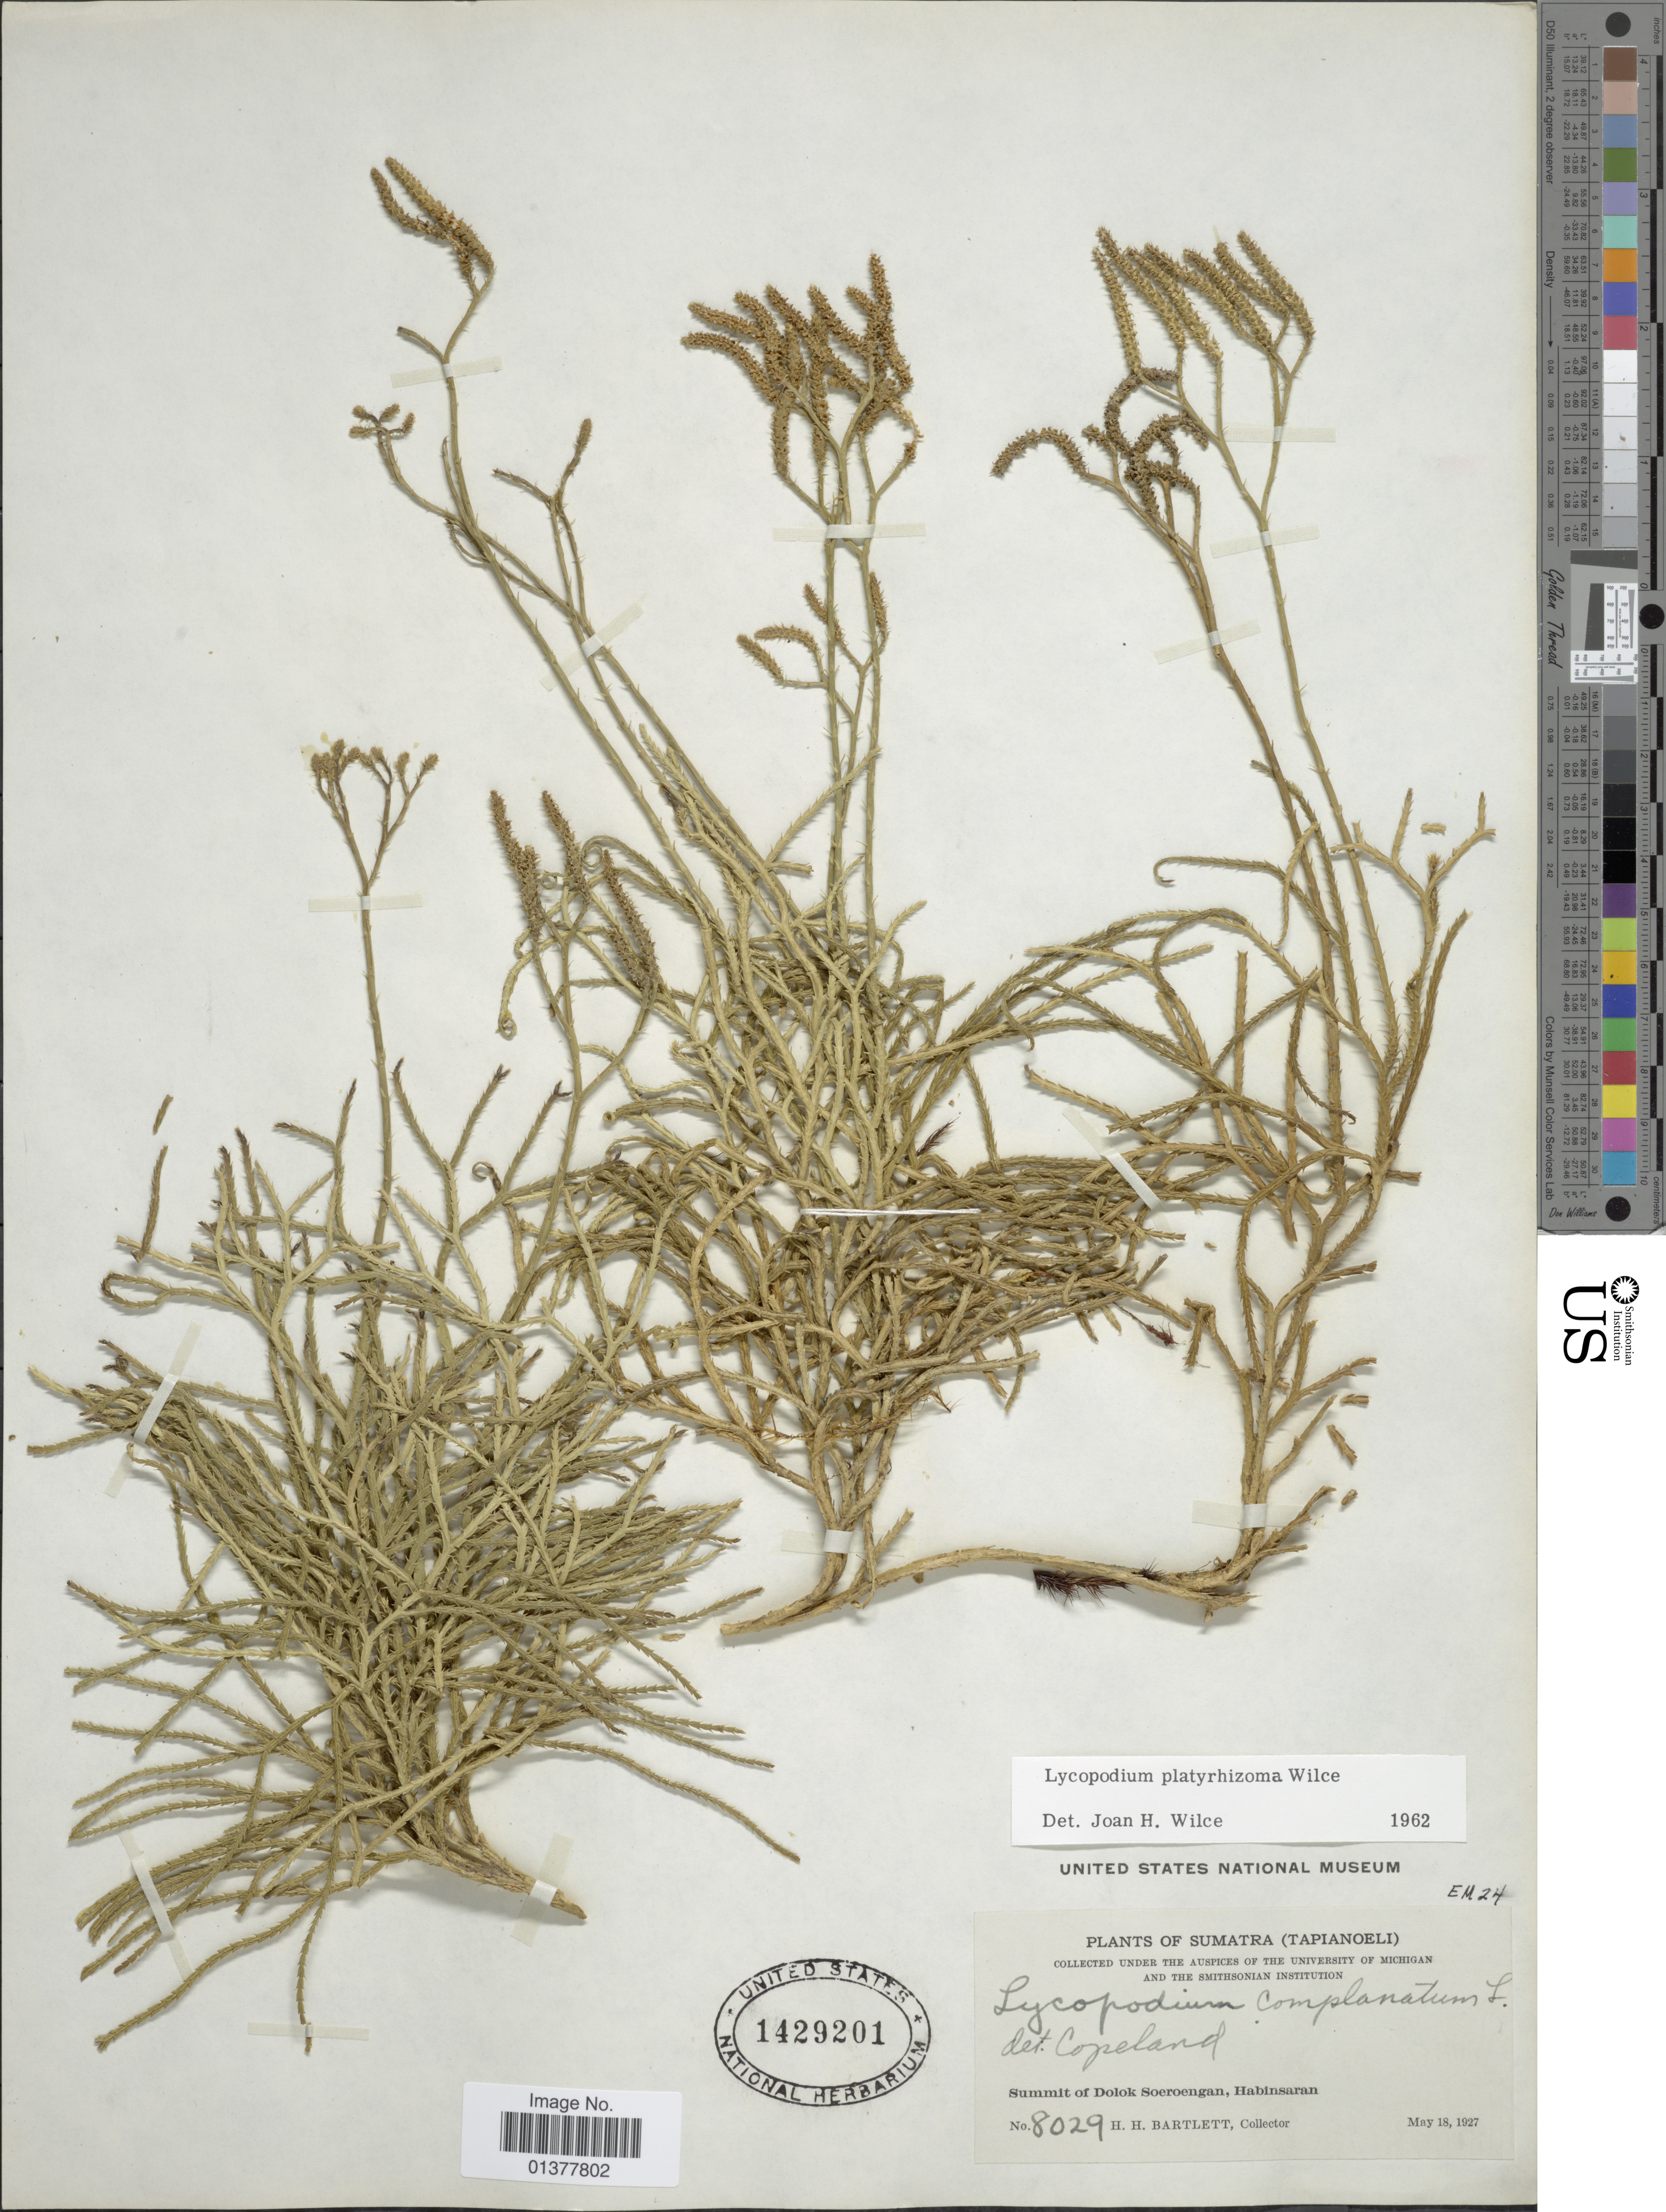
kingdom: Plantae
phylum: Tracheophyta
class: Lycopodiopsida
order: Lycopodiales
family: Lycopodiaceae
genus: Diphasiastrum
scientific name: Diphasiastrum platyrhizomum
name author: (J.H. Wilce) Holub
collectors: H. H. Bartlett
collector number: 8029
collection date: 1927-05-18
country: Indonesia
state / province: Sumatra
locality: Tapianoeli, Summit of Dolok Soeroengan, Habinsaran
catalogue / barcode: US 1429201